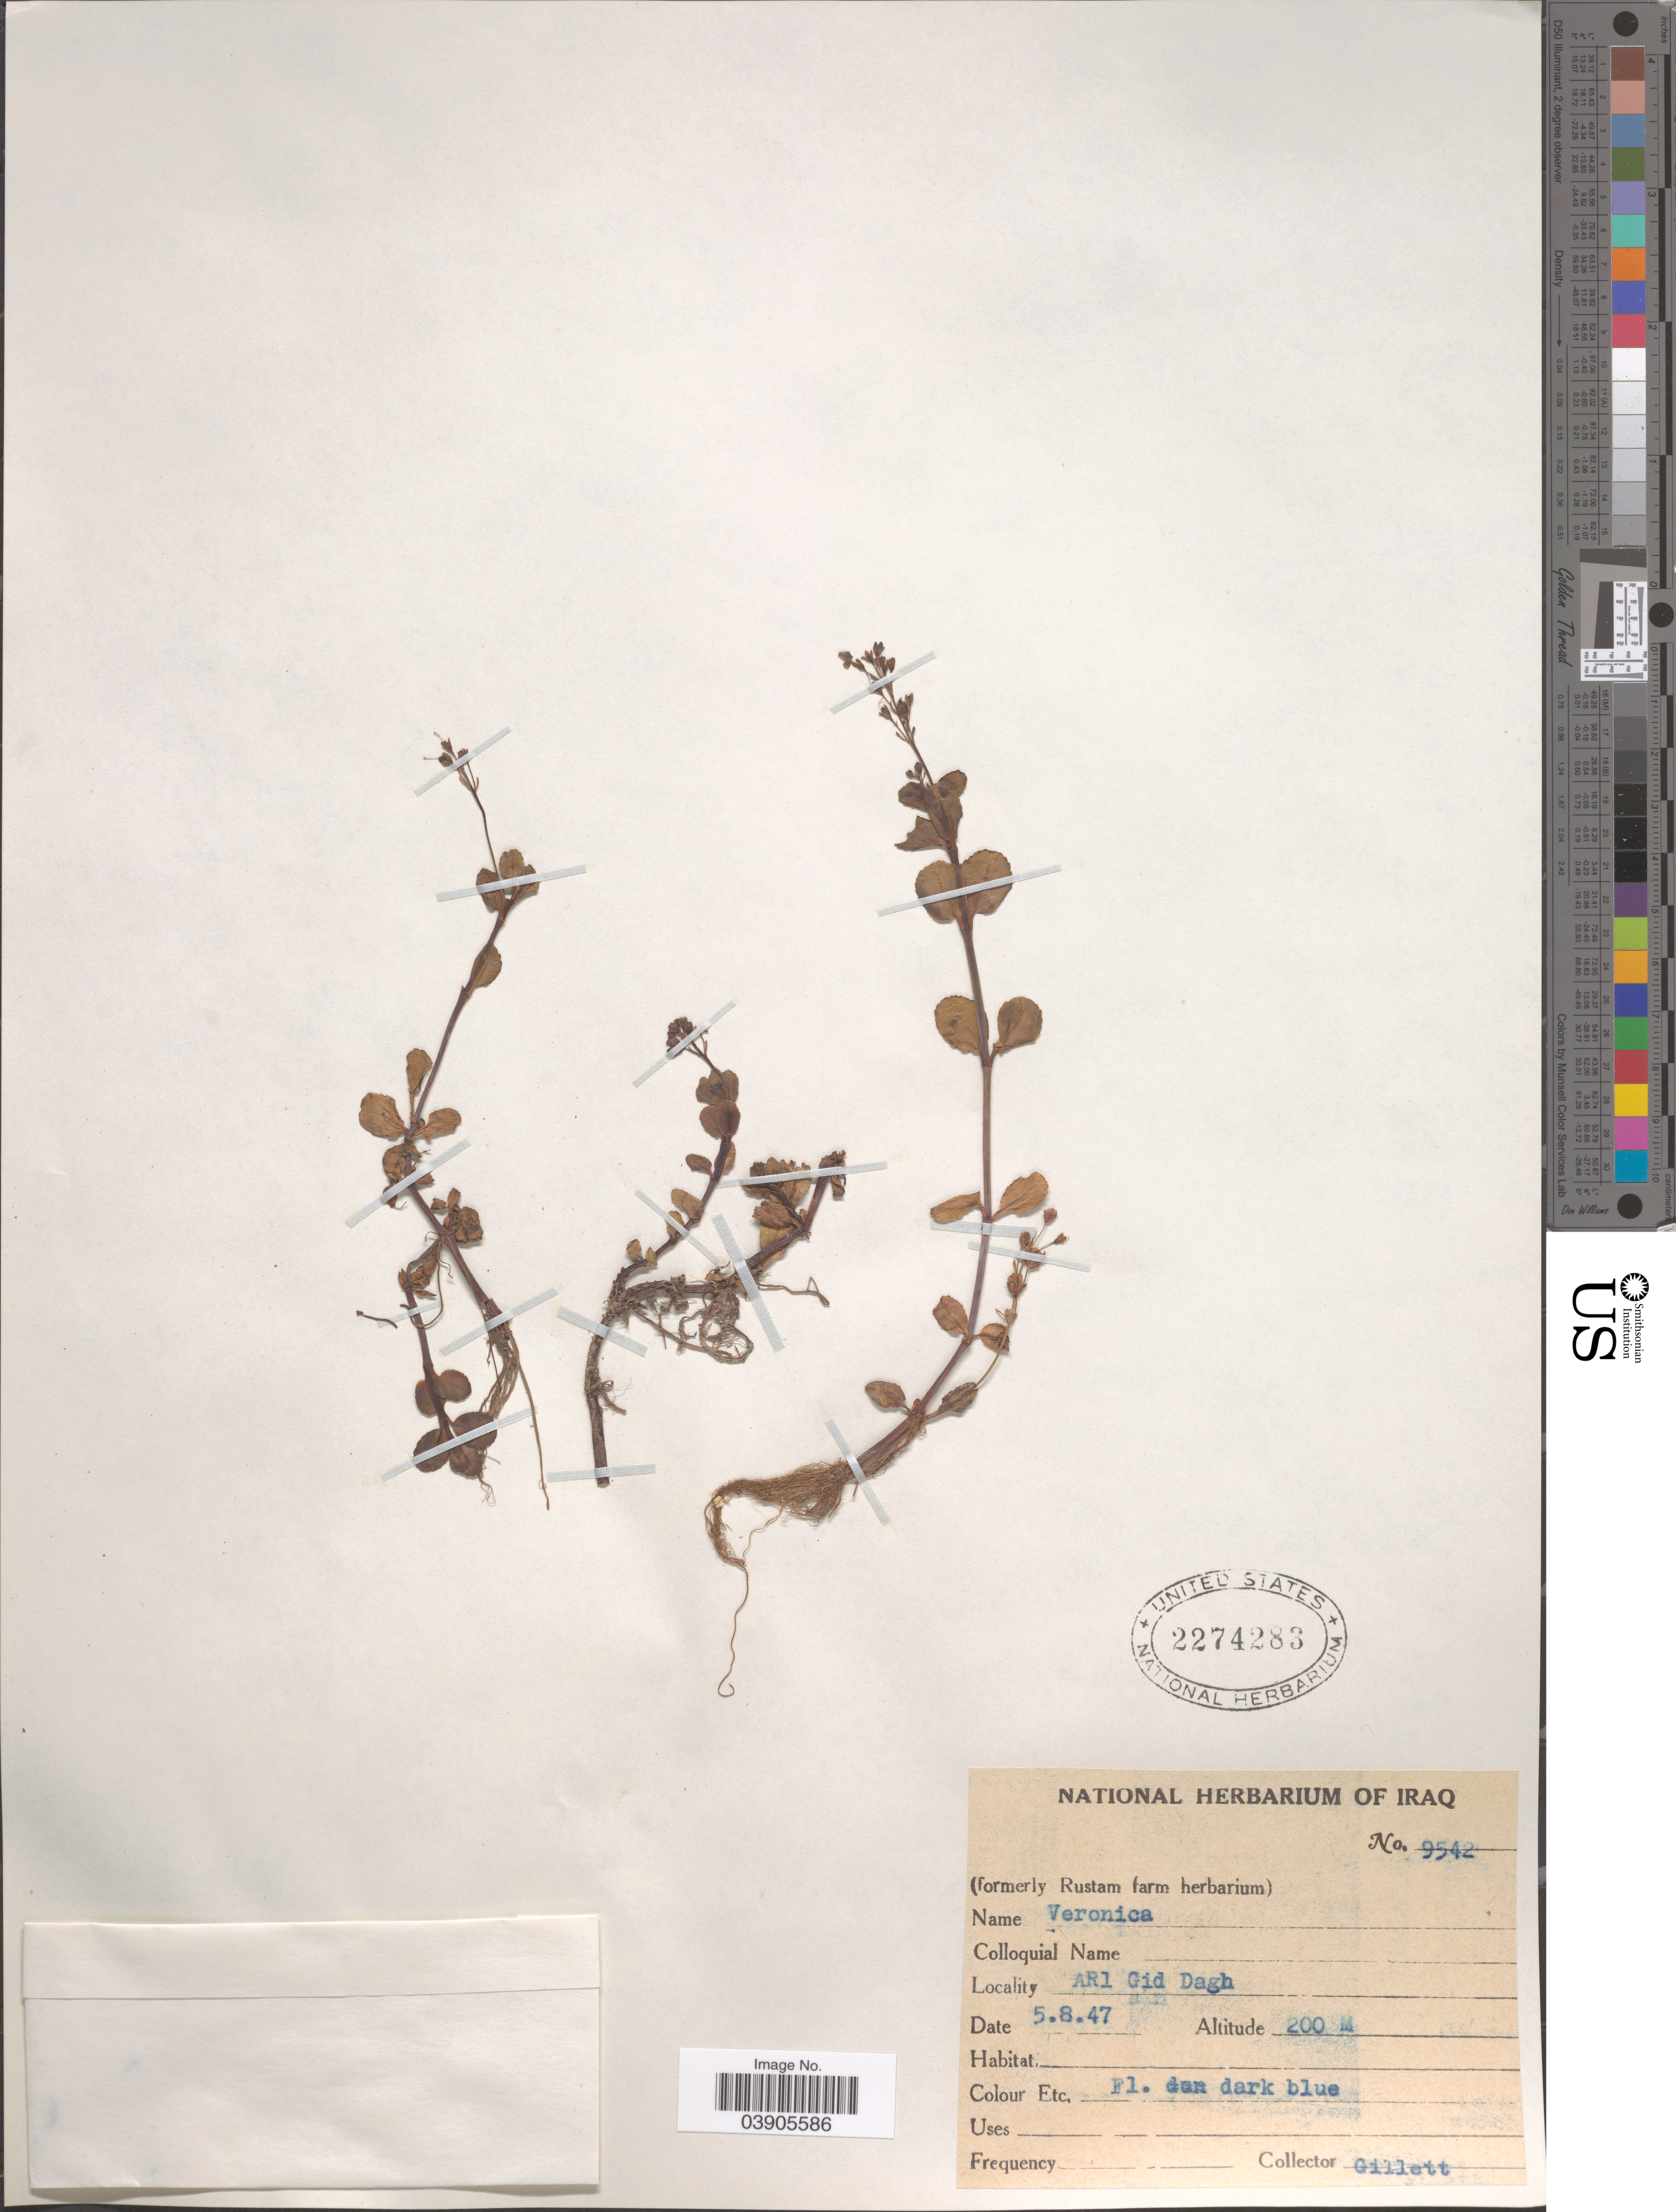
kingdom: Plantae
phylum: Tracheophyta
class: Magnoliopsida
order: Lamiales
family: Plantaginaceae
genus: Veronica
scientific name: Veronica beccabunga subsp. abscondita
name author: M.A. Fisch.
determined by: Albach, Dirk C.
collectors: Gillett, --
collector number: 9542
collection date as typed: Transcribed d/m/y: 5/8/47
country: Iraq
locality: Arl Gird Dagh.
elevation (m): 200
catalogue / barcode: US 2274283